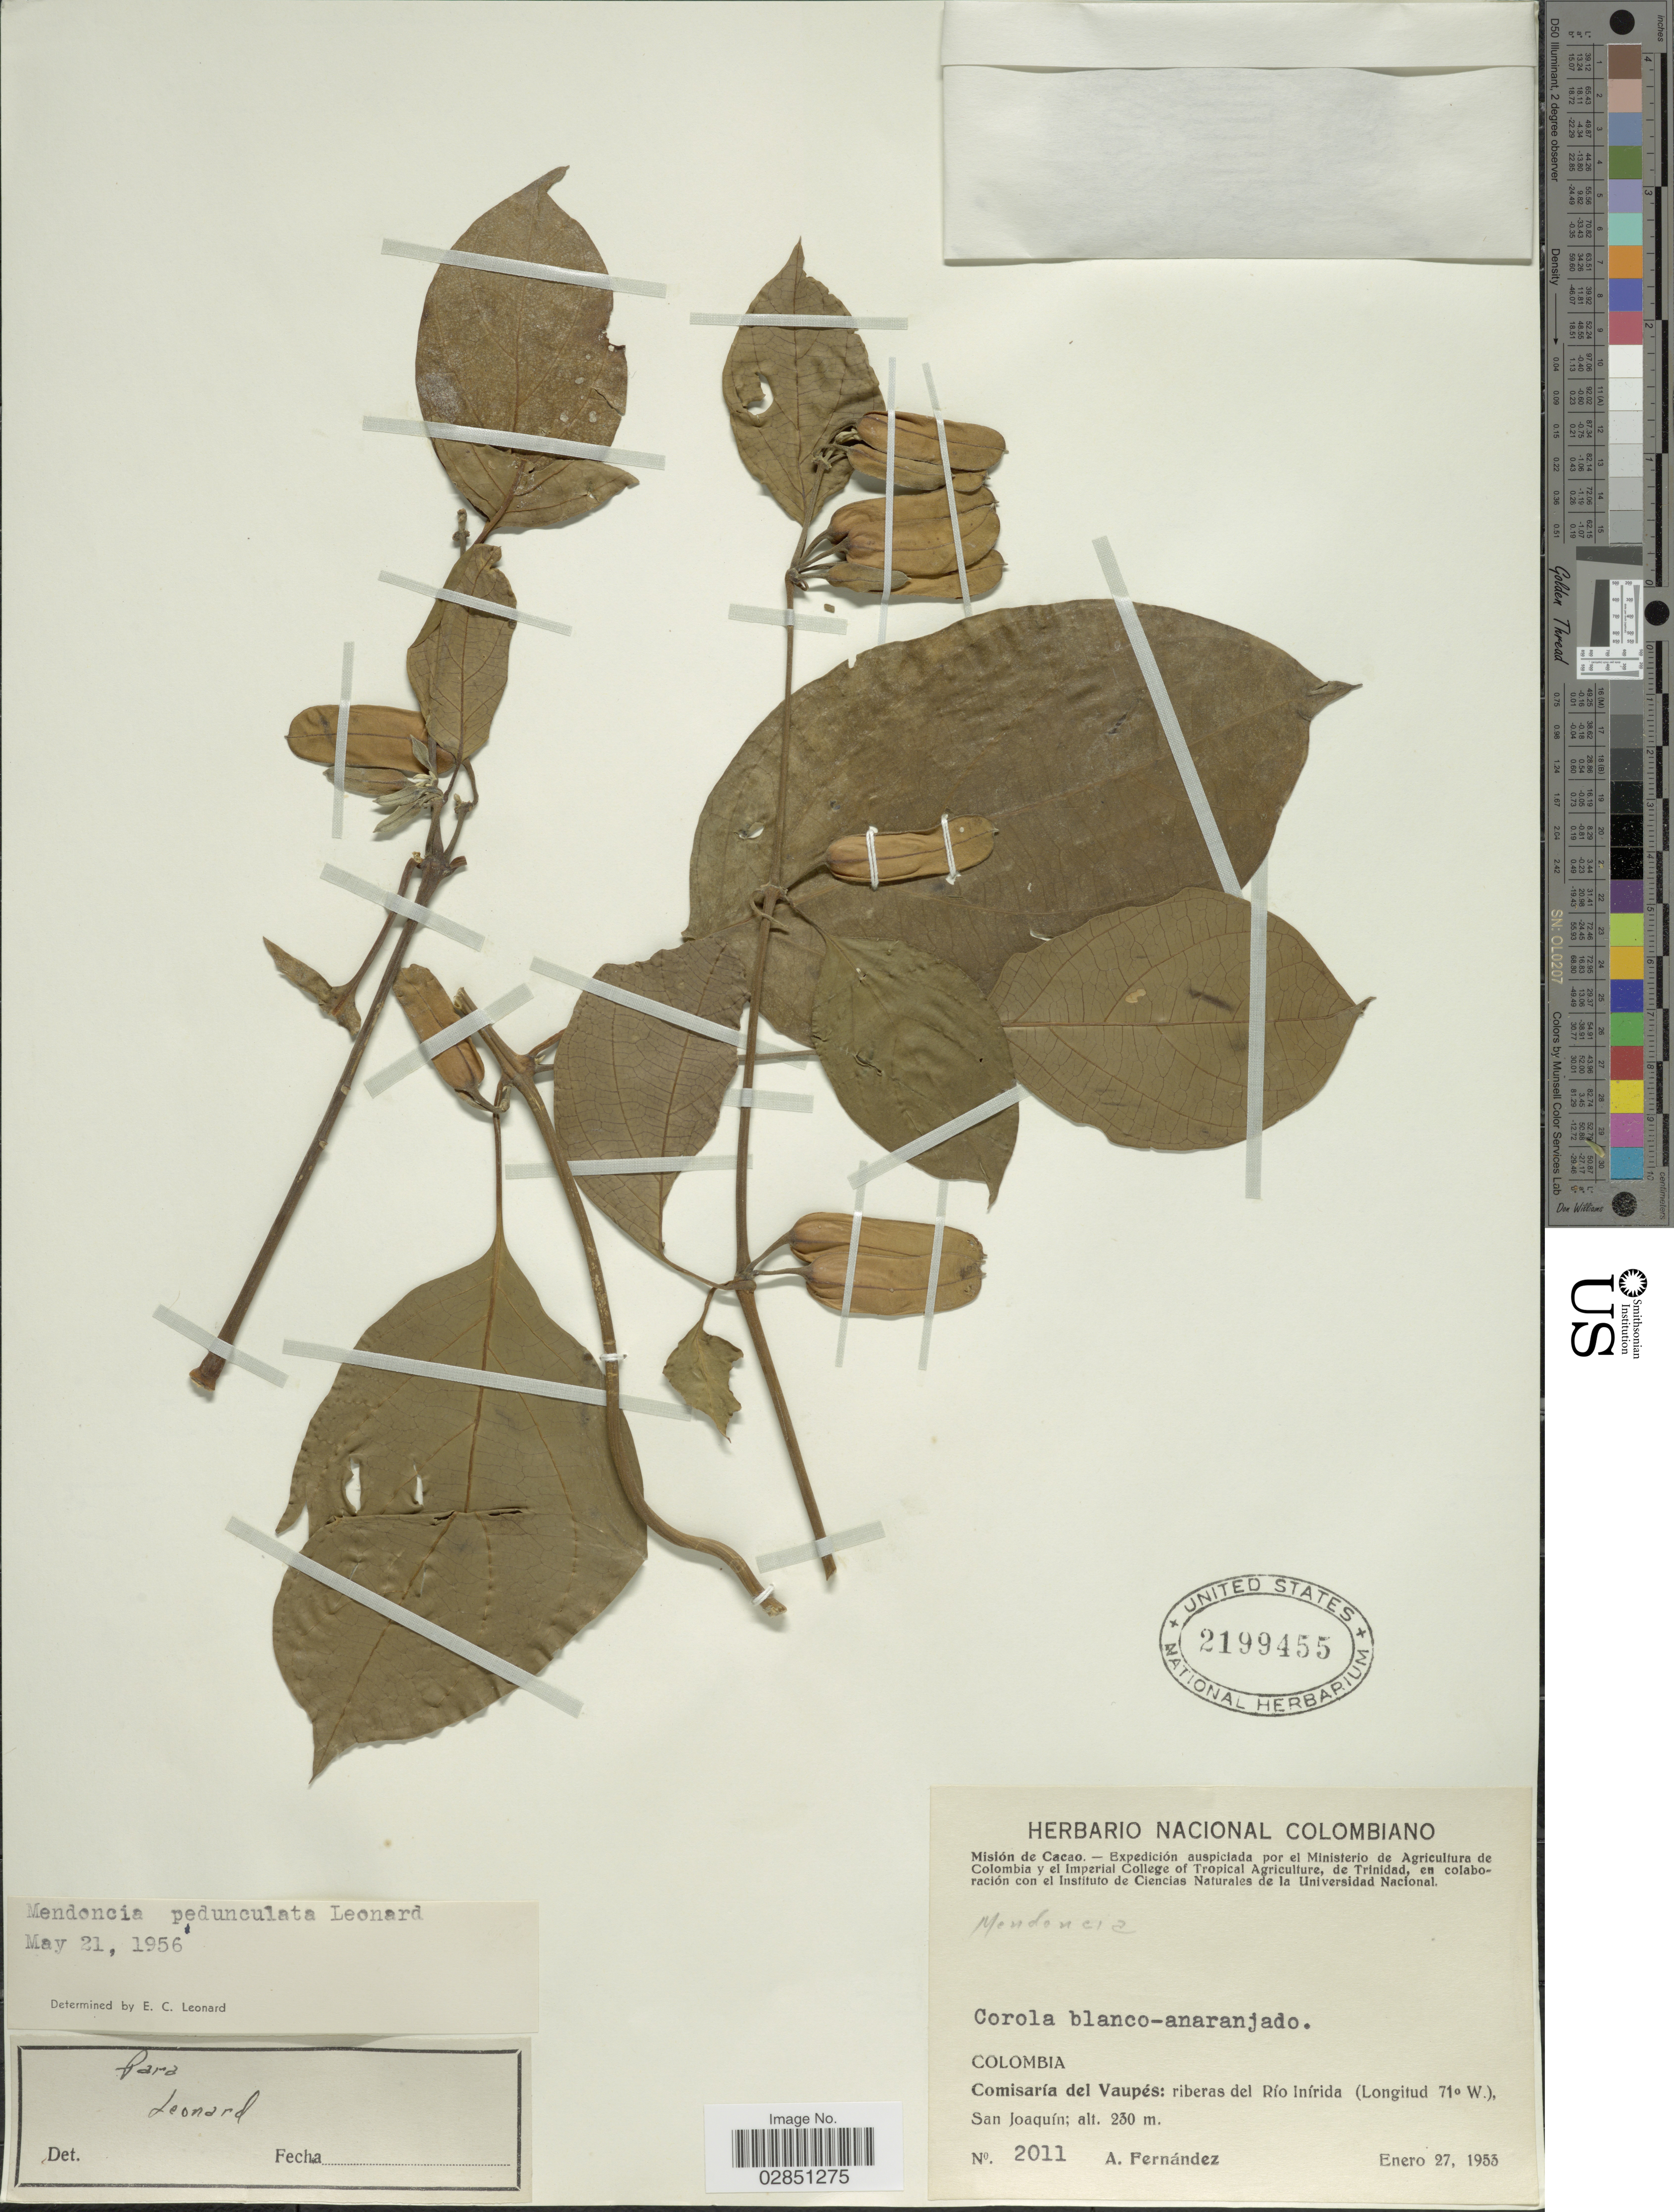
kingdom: Plantae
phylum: Tracheophyta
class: Magnoliopsida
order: Lamiales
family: Acanthaceae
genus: Mendoncia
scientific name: Mendoncia pedunculata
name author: Leonard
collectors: A. Fernández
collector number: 2011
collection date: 1953-01-27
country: Colombia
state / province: Vaupés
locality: Comisaría del Vaupés: riberas del Río Inírida. San Joaquín.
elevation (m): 230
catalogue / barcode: US 2199455